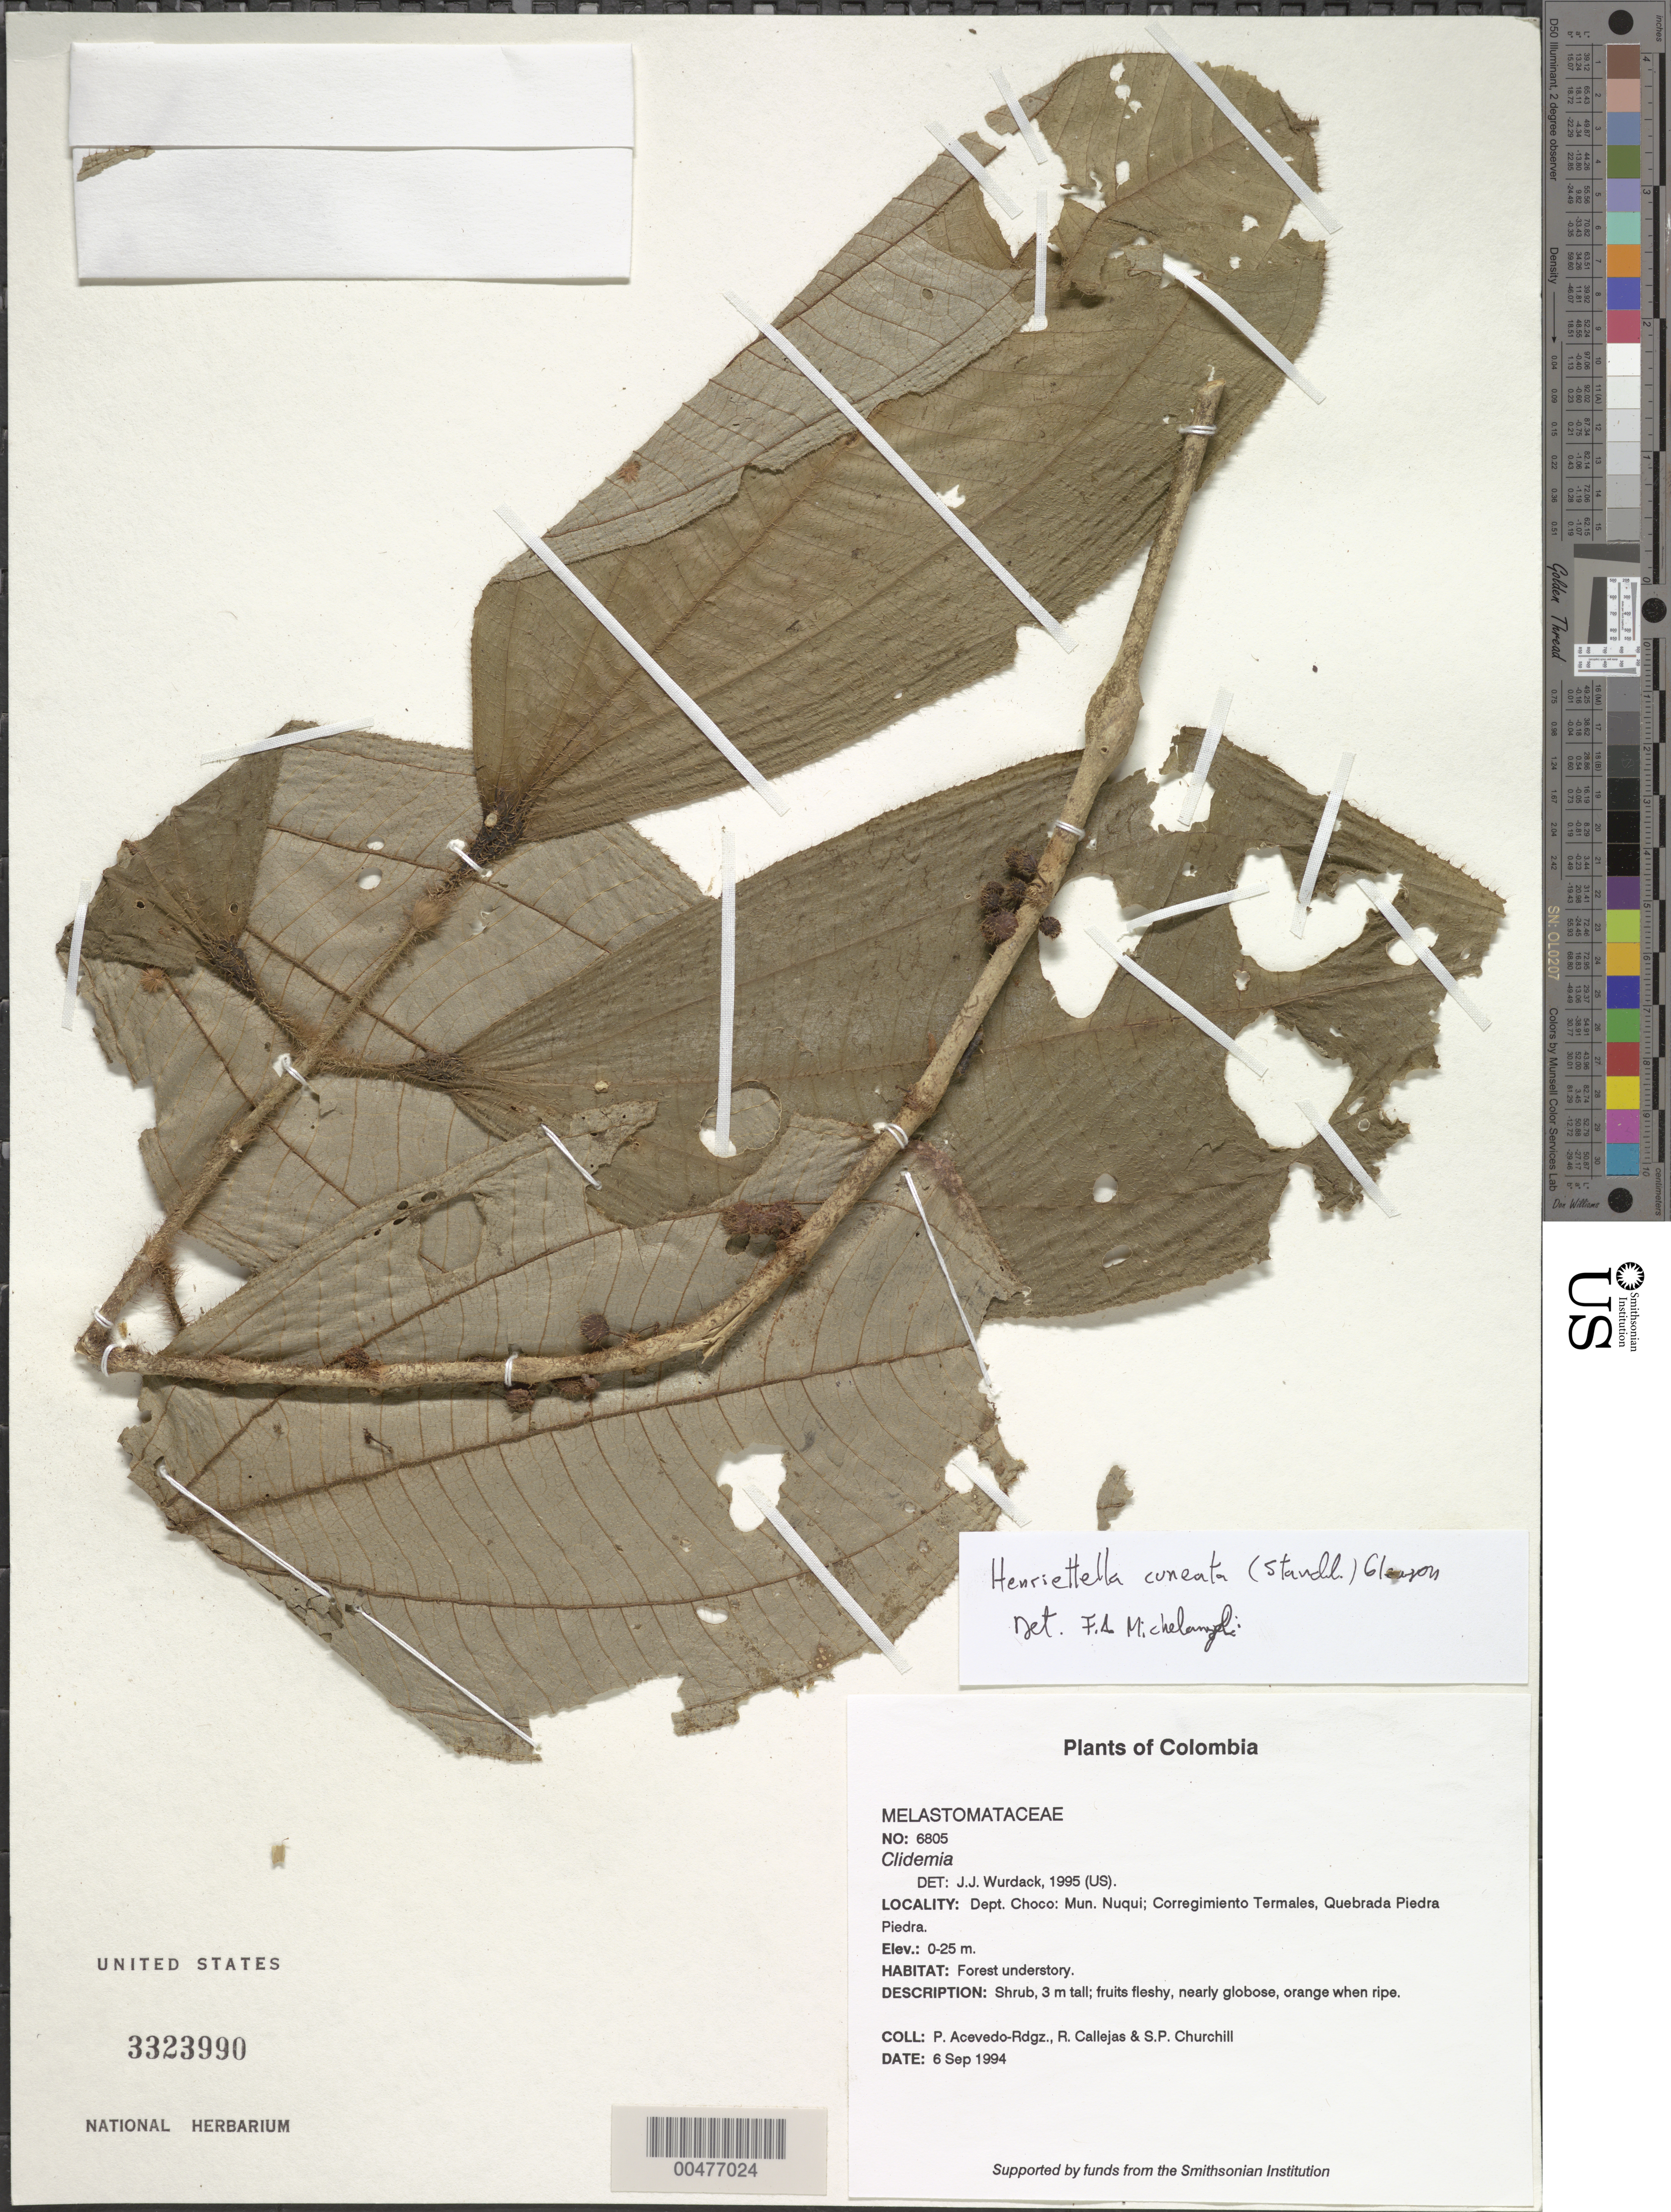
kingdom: Plantae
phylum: Tracheophyta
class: Magnoliopsida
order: Myrtales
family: Melastomataceae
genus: Henriettea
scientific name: Henriettea cuneata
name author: (Standl.) L.O. Williams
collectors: P. Acevedo-Rodr., R. Callejas & S. Churchill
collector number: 6805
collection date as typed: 06 Sep 1994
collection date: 1994-09-06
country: Colombia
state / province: Chocó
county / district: Nuqui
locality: Depart. Choco; Mun. Nuqui; Corregimiento Termales. Quebrada Piedra Piedra.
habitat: Forest understory.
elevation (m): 0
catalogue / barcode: US 3323990